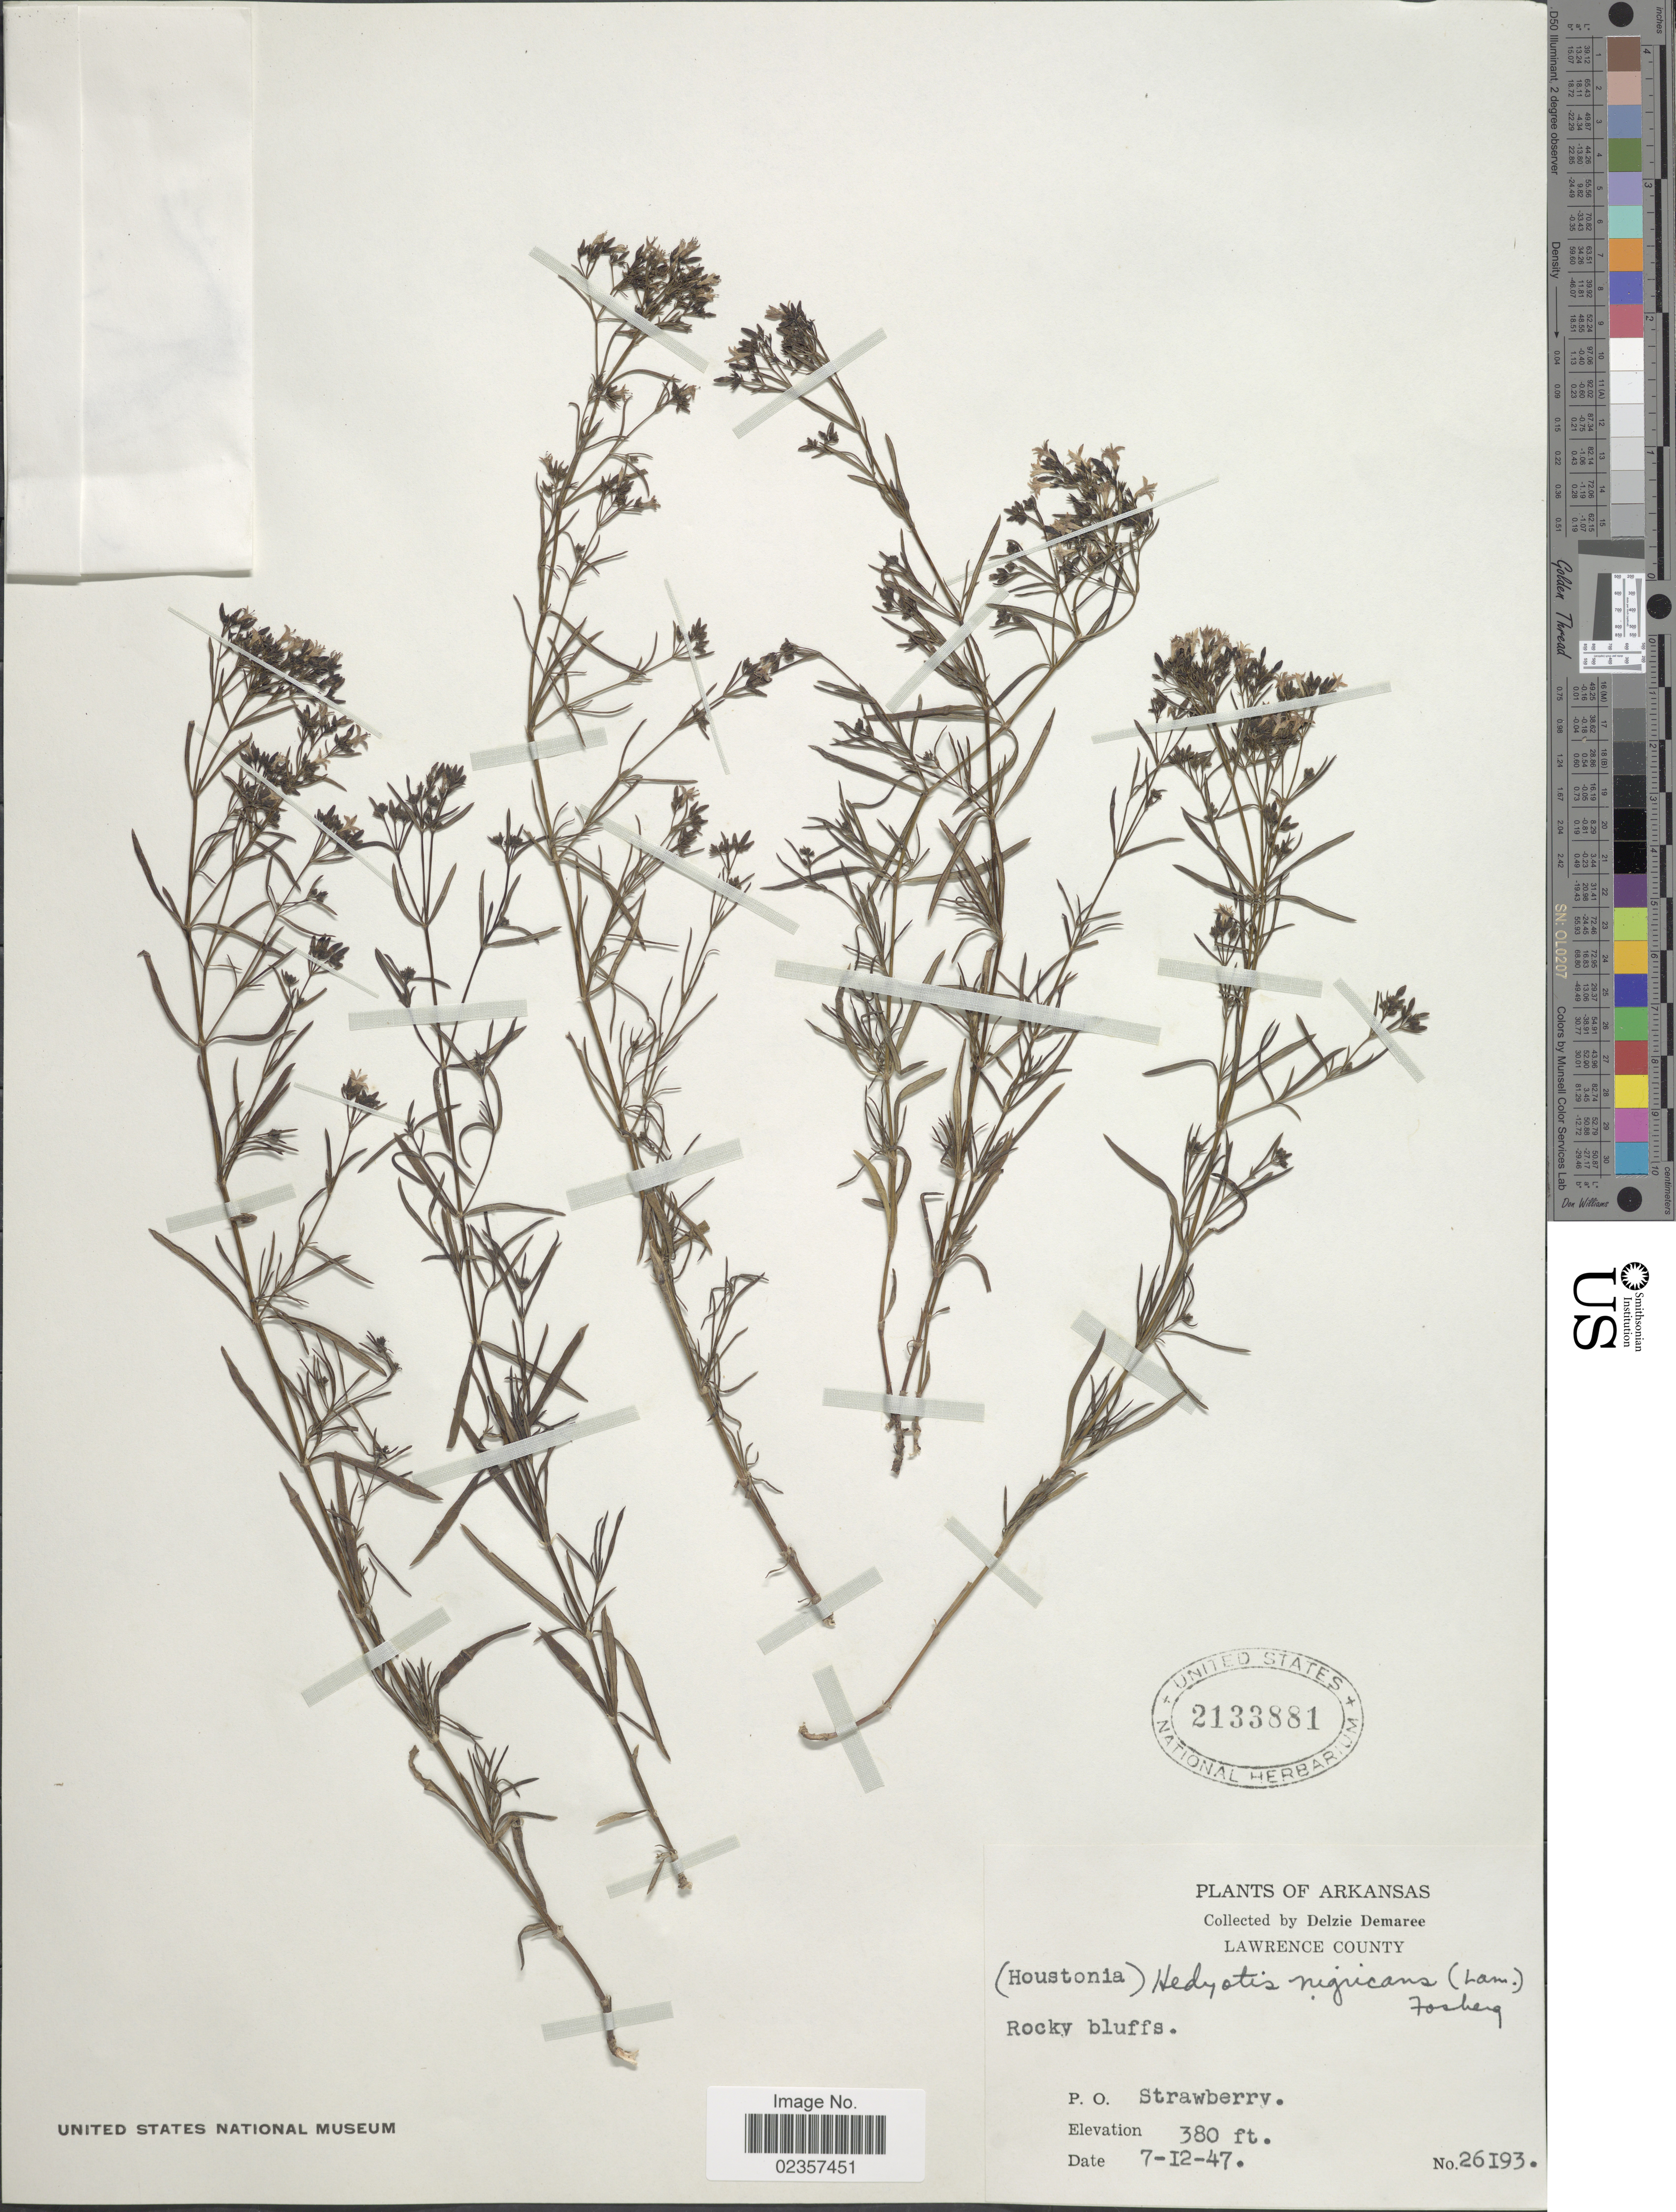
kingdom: Plantae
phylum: Tracheophyta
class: Magnoliopsida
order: Gentianales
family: Rubiaceae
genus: Houstonia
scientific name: Houstonia nigricans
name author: (Lam.) Fernald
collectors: D. Demaree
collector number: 26193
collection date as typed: Transcribed d/m/y: 7/12/47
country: United States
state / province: Arkansas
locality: Lawrence County. P. O. Strawberry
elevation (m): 116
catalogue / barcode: US 2133881